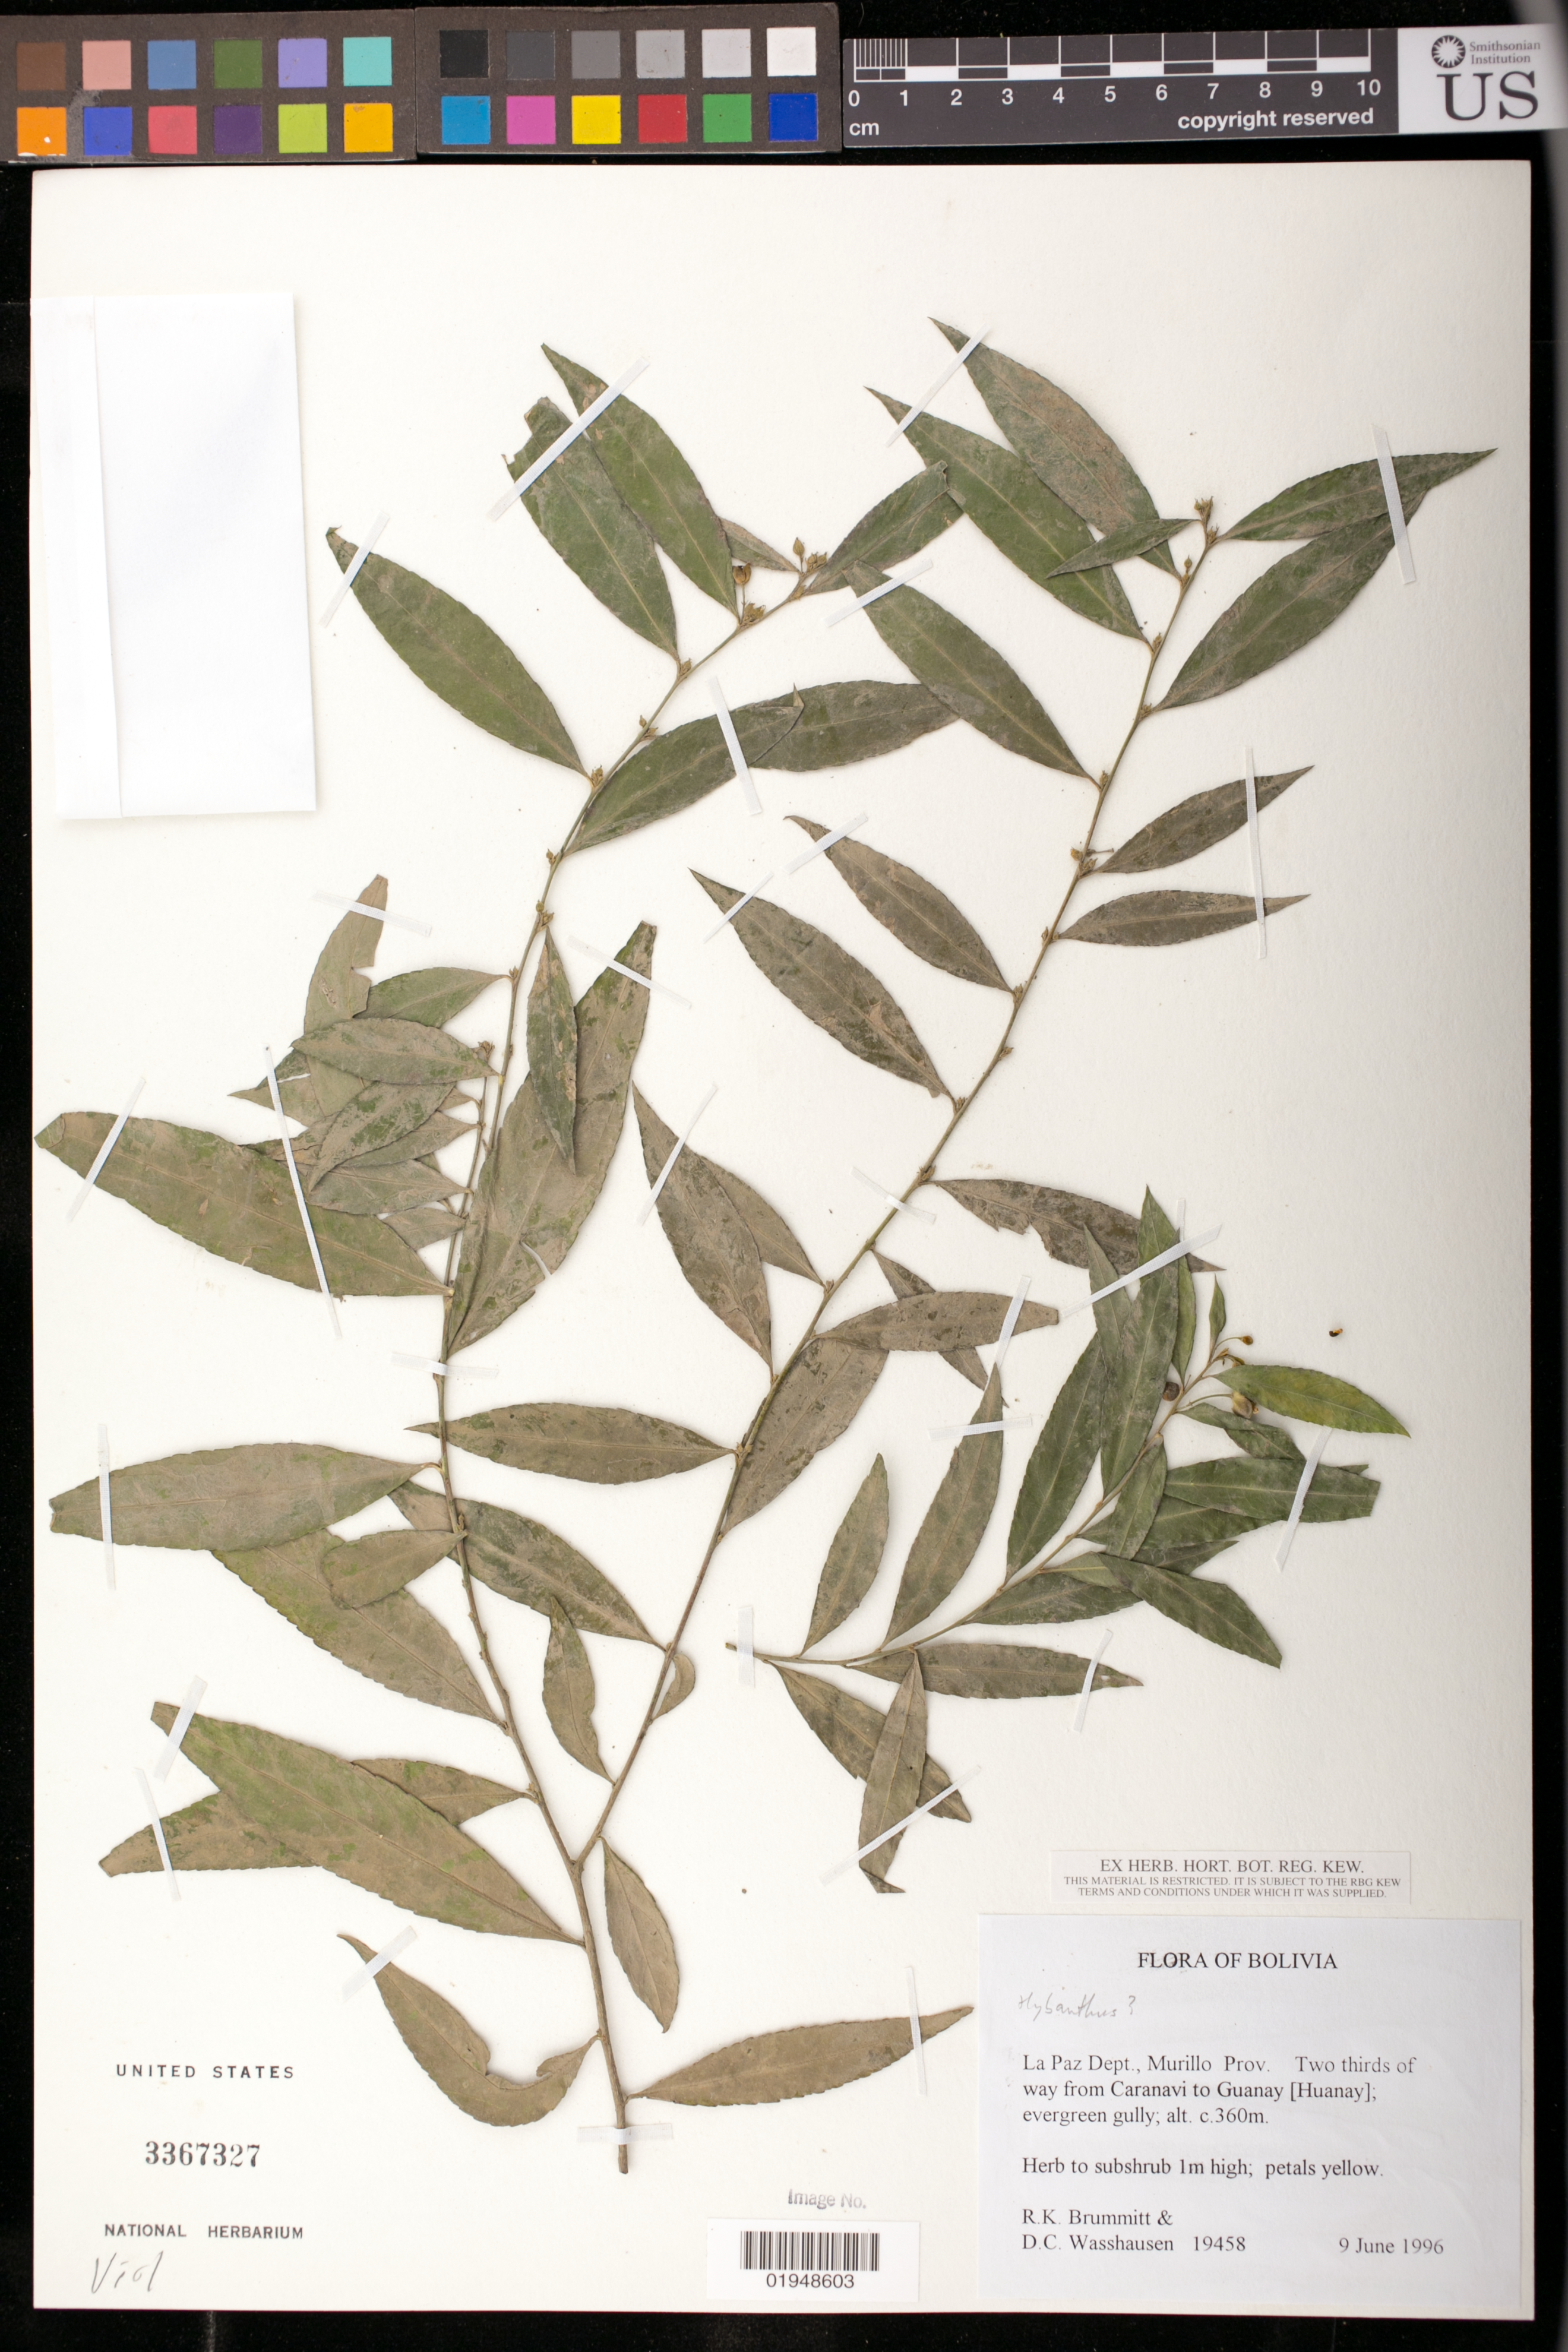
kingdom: Plantae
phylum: Tracheophyta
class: Magnoliopsida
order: Malpighiales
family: Violaceae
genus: Hybanthus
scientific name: Hybanthus sp.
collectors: R. K. Brummitt & D. C. Wasshausen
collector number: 19458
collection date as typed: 09 Jun 1996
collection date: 1996-06-09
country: Bolivia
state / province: La Paz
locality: Murillo Prov., 2/3 of way from Caranavi to Guanay (Huanay)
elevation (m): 360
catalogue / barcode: US 3367327